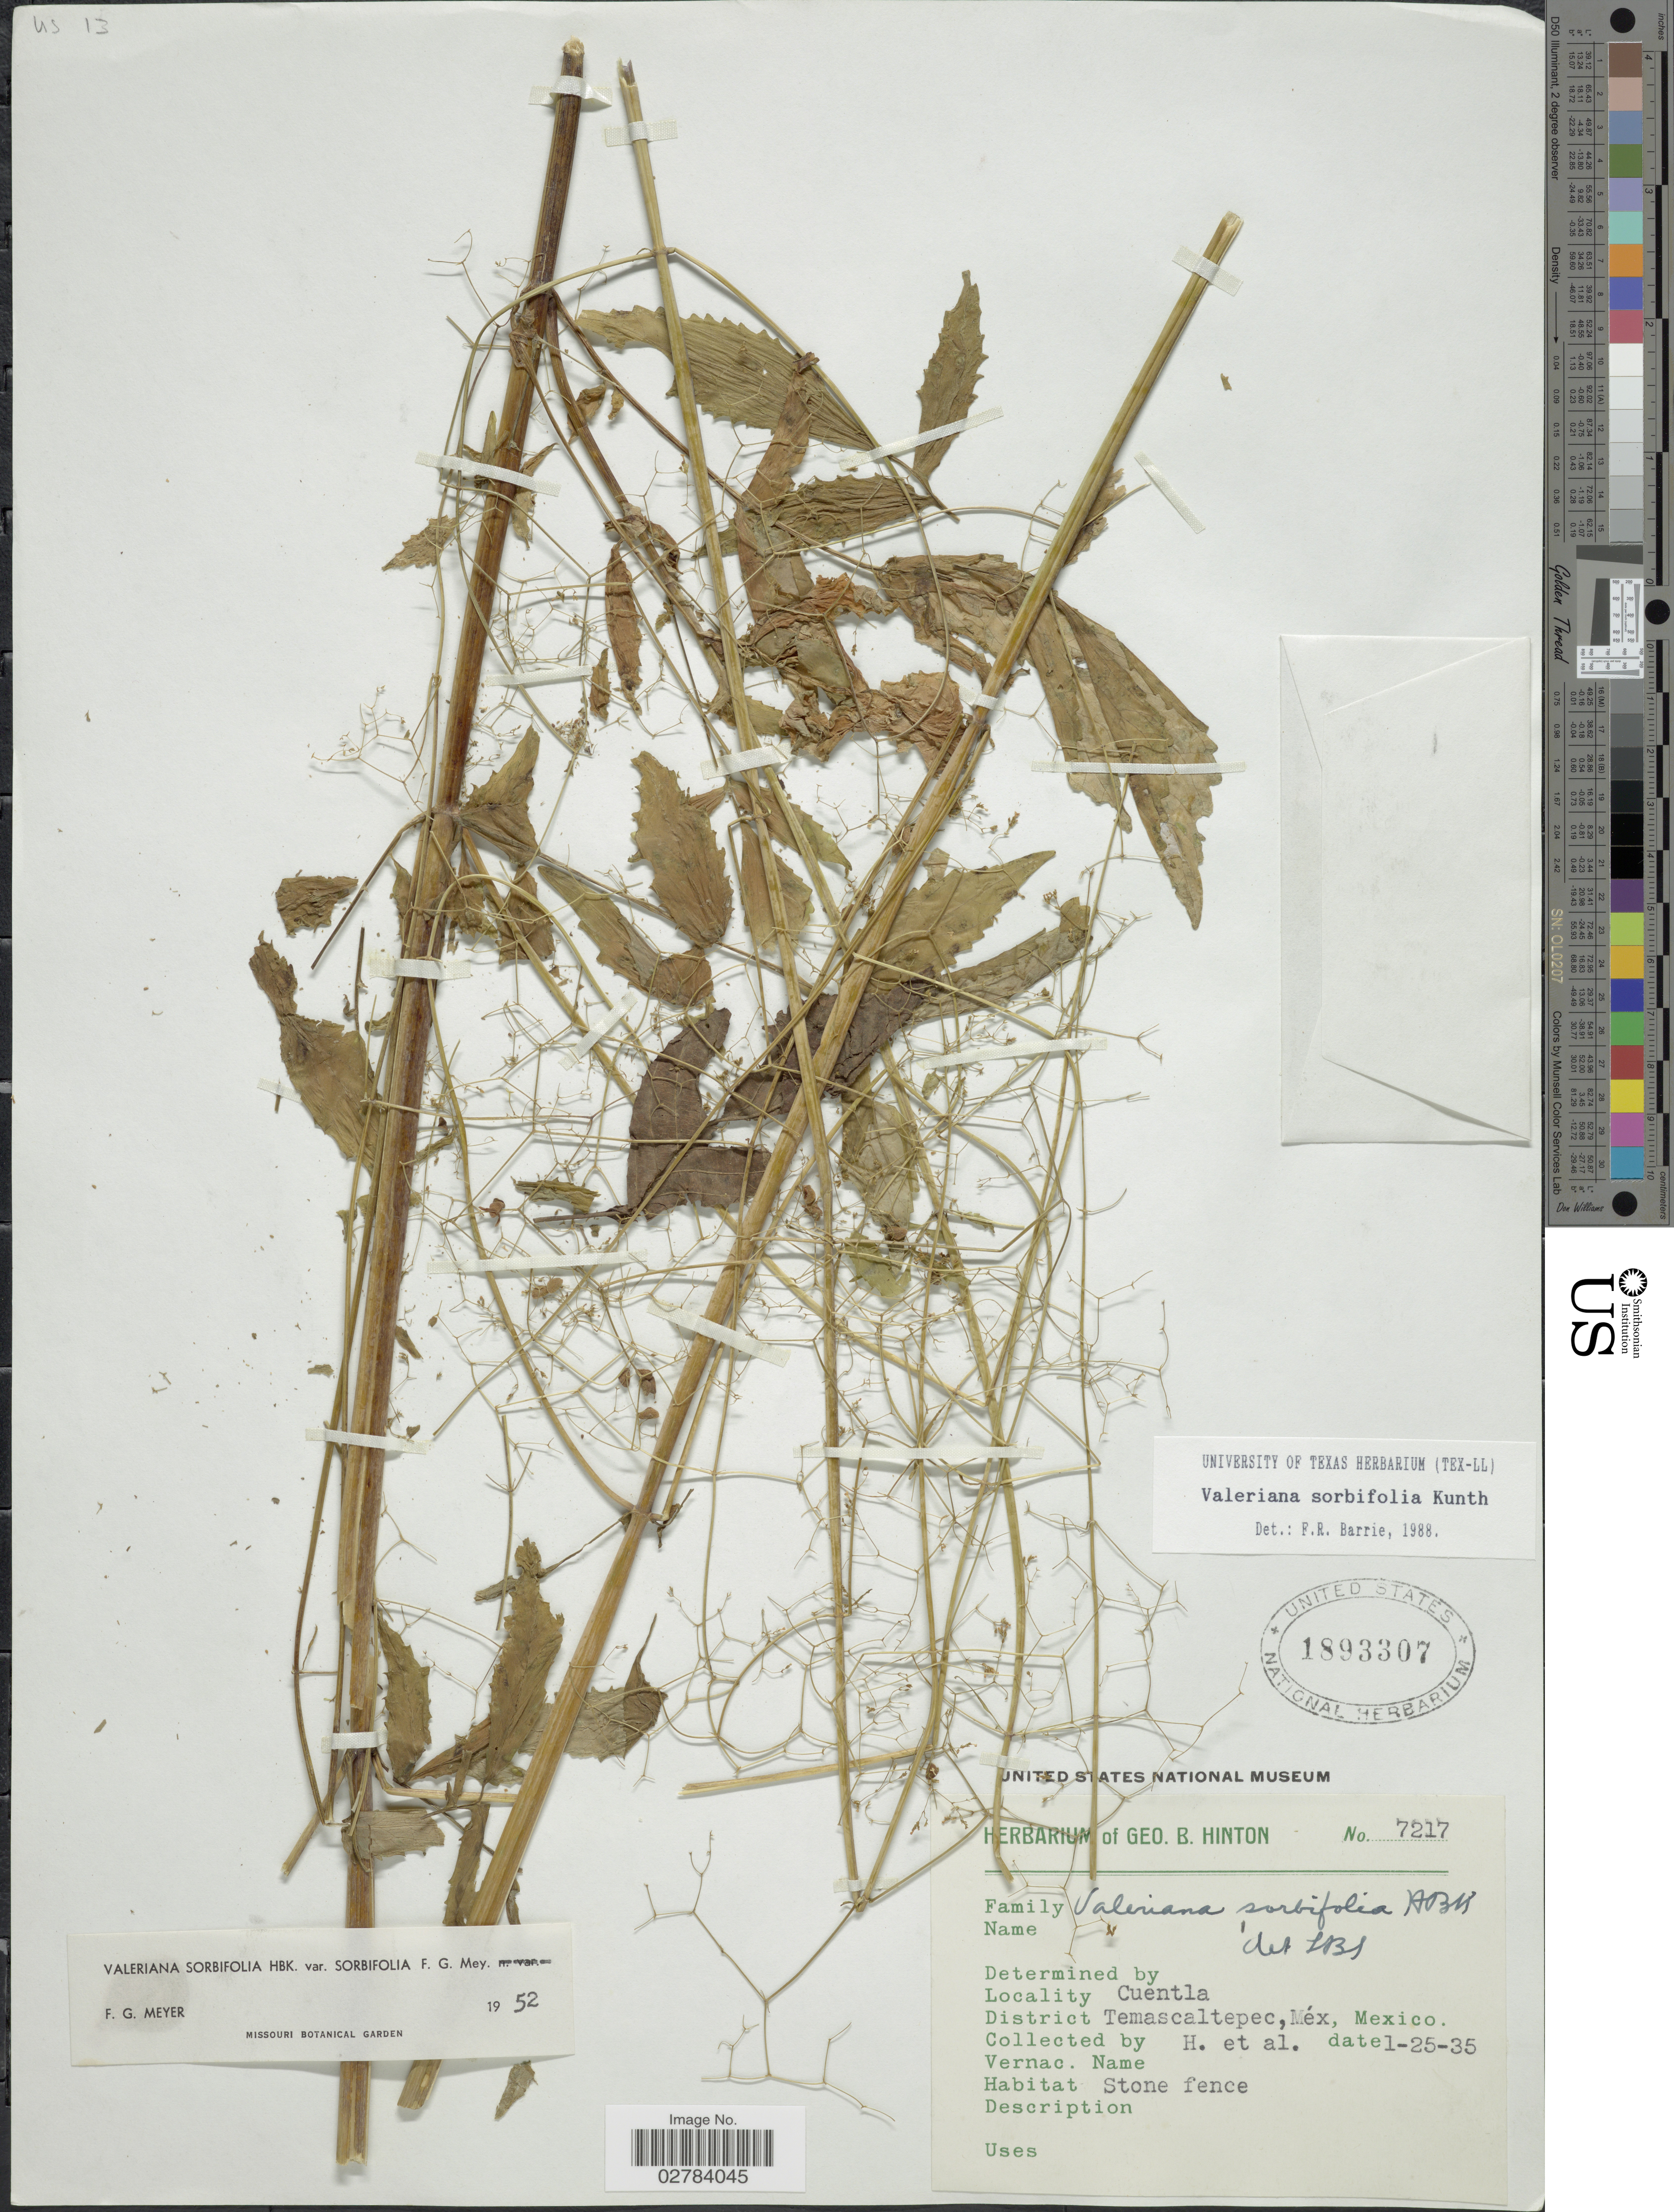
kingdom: Plantae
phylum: Tracheophyta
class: Magnoliopsida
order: Dipsacales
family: Caprifoliaceae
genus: Valeriana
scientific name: Valeriana sorbifolia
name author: Kunth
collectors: G. B. Hinton & et al.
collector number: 7217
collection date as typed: Transcribed d/m/y: 25/1/35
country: Mexico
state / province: México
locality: Cuentla, District Temascaltepec.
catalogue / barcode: US 1893307